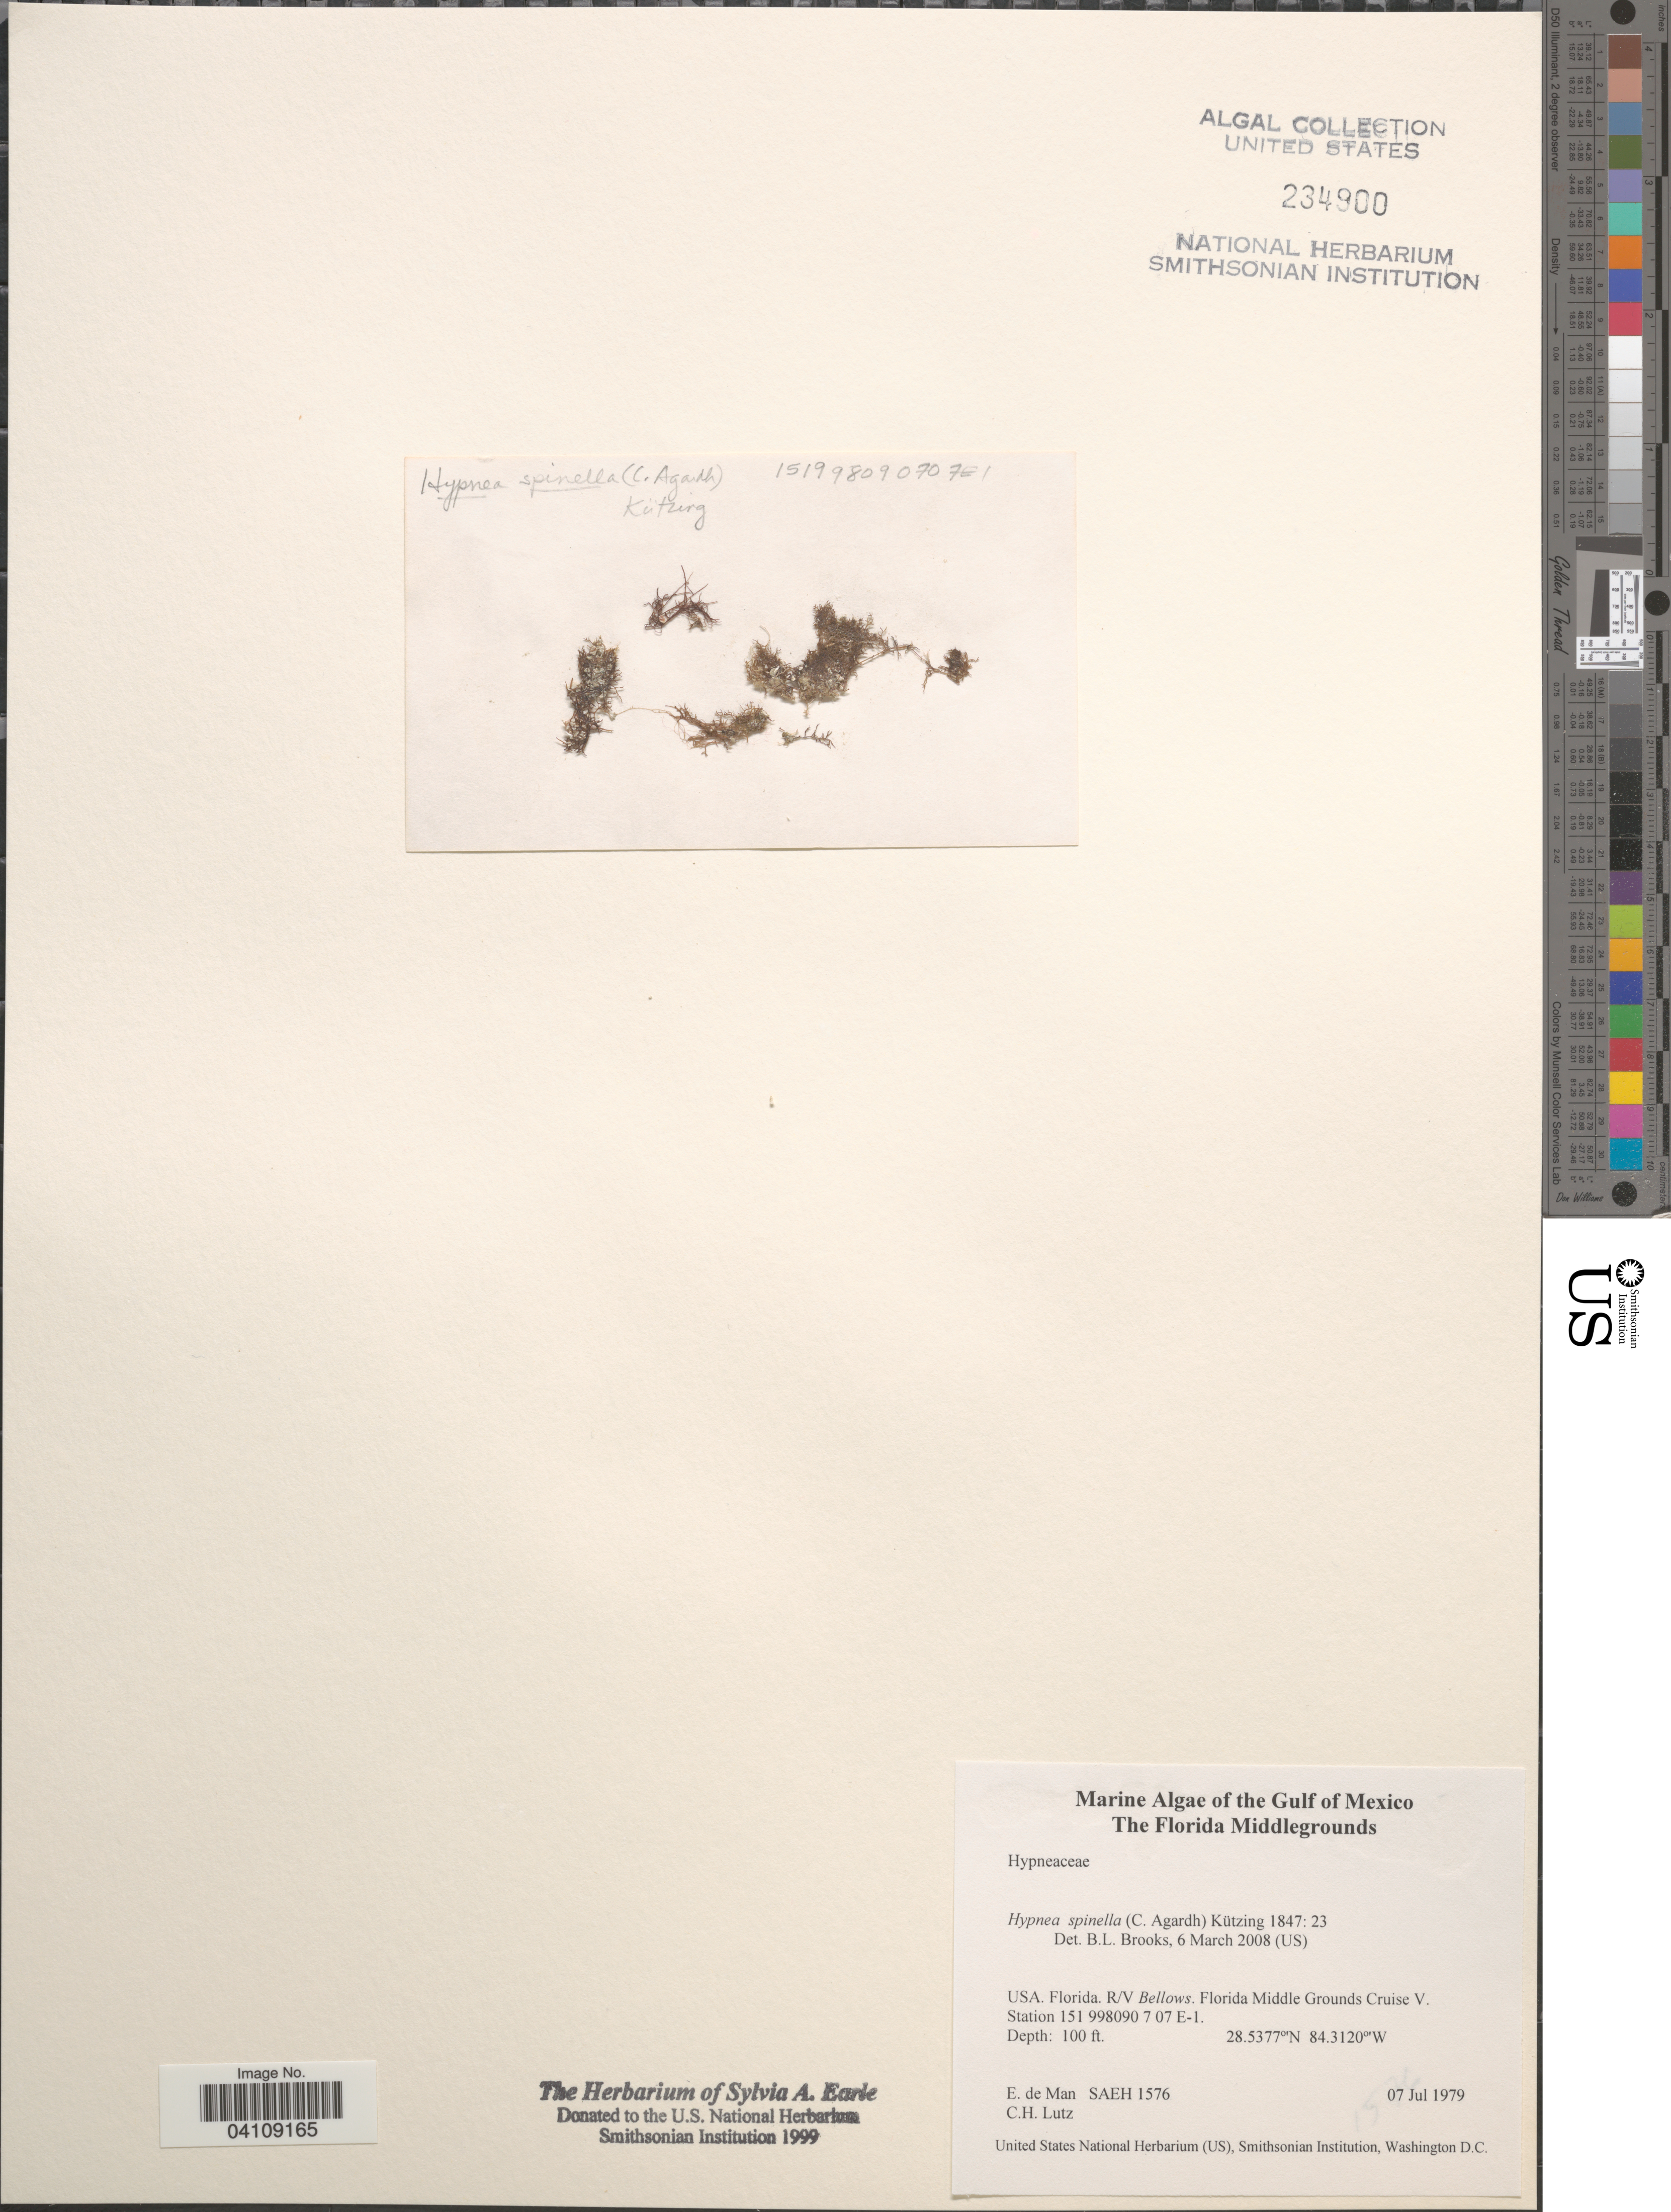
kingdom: Plantae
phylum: Rhodophyta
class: Florideophyceae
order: Gigartinales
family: Cystocloniaceae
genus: Hypnea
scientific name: Hypnea spinella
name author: (C. Agardh) Kütz.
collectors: E. de Man & C. Lutz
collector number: SAEH 1576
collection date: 1979-07-07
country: United States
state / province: Florida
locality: Gulf of Mexico. The Florida Middlegrounds. Florida. R/V Bellows. Florida Middle Grounds Cruise V. Station 151 998090 7 07 E-1.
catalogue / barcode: US 234900